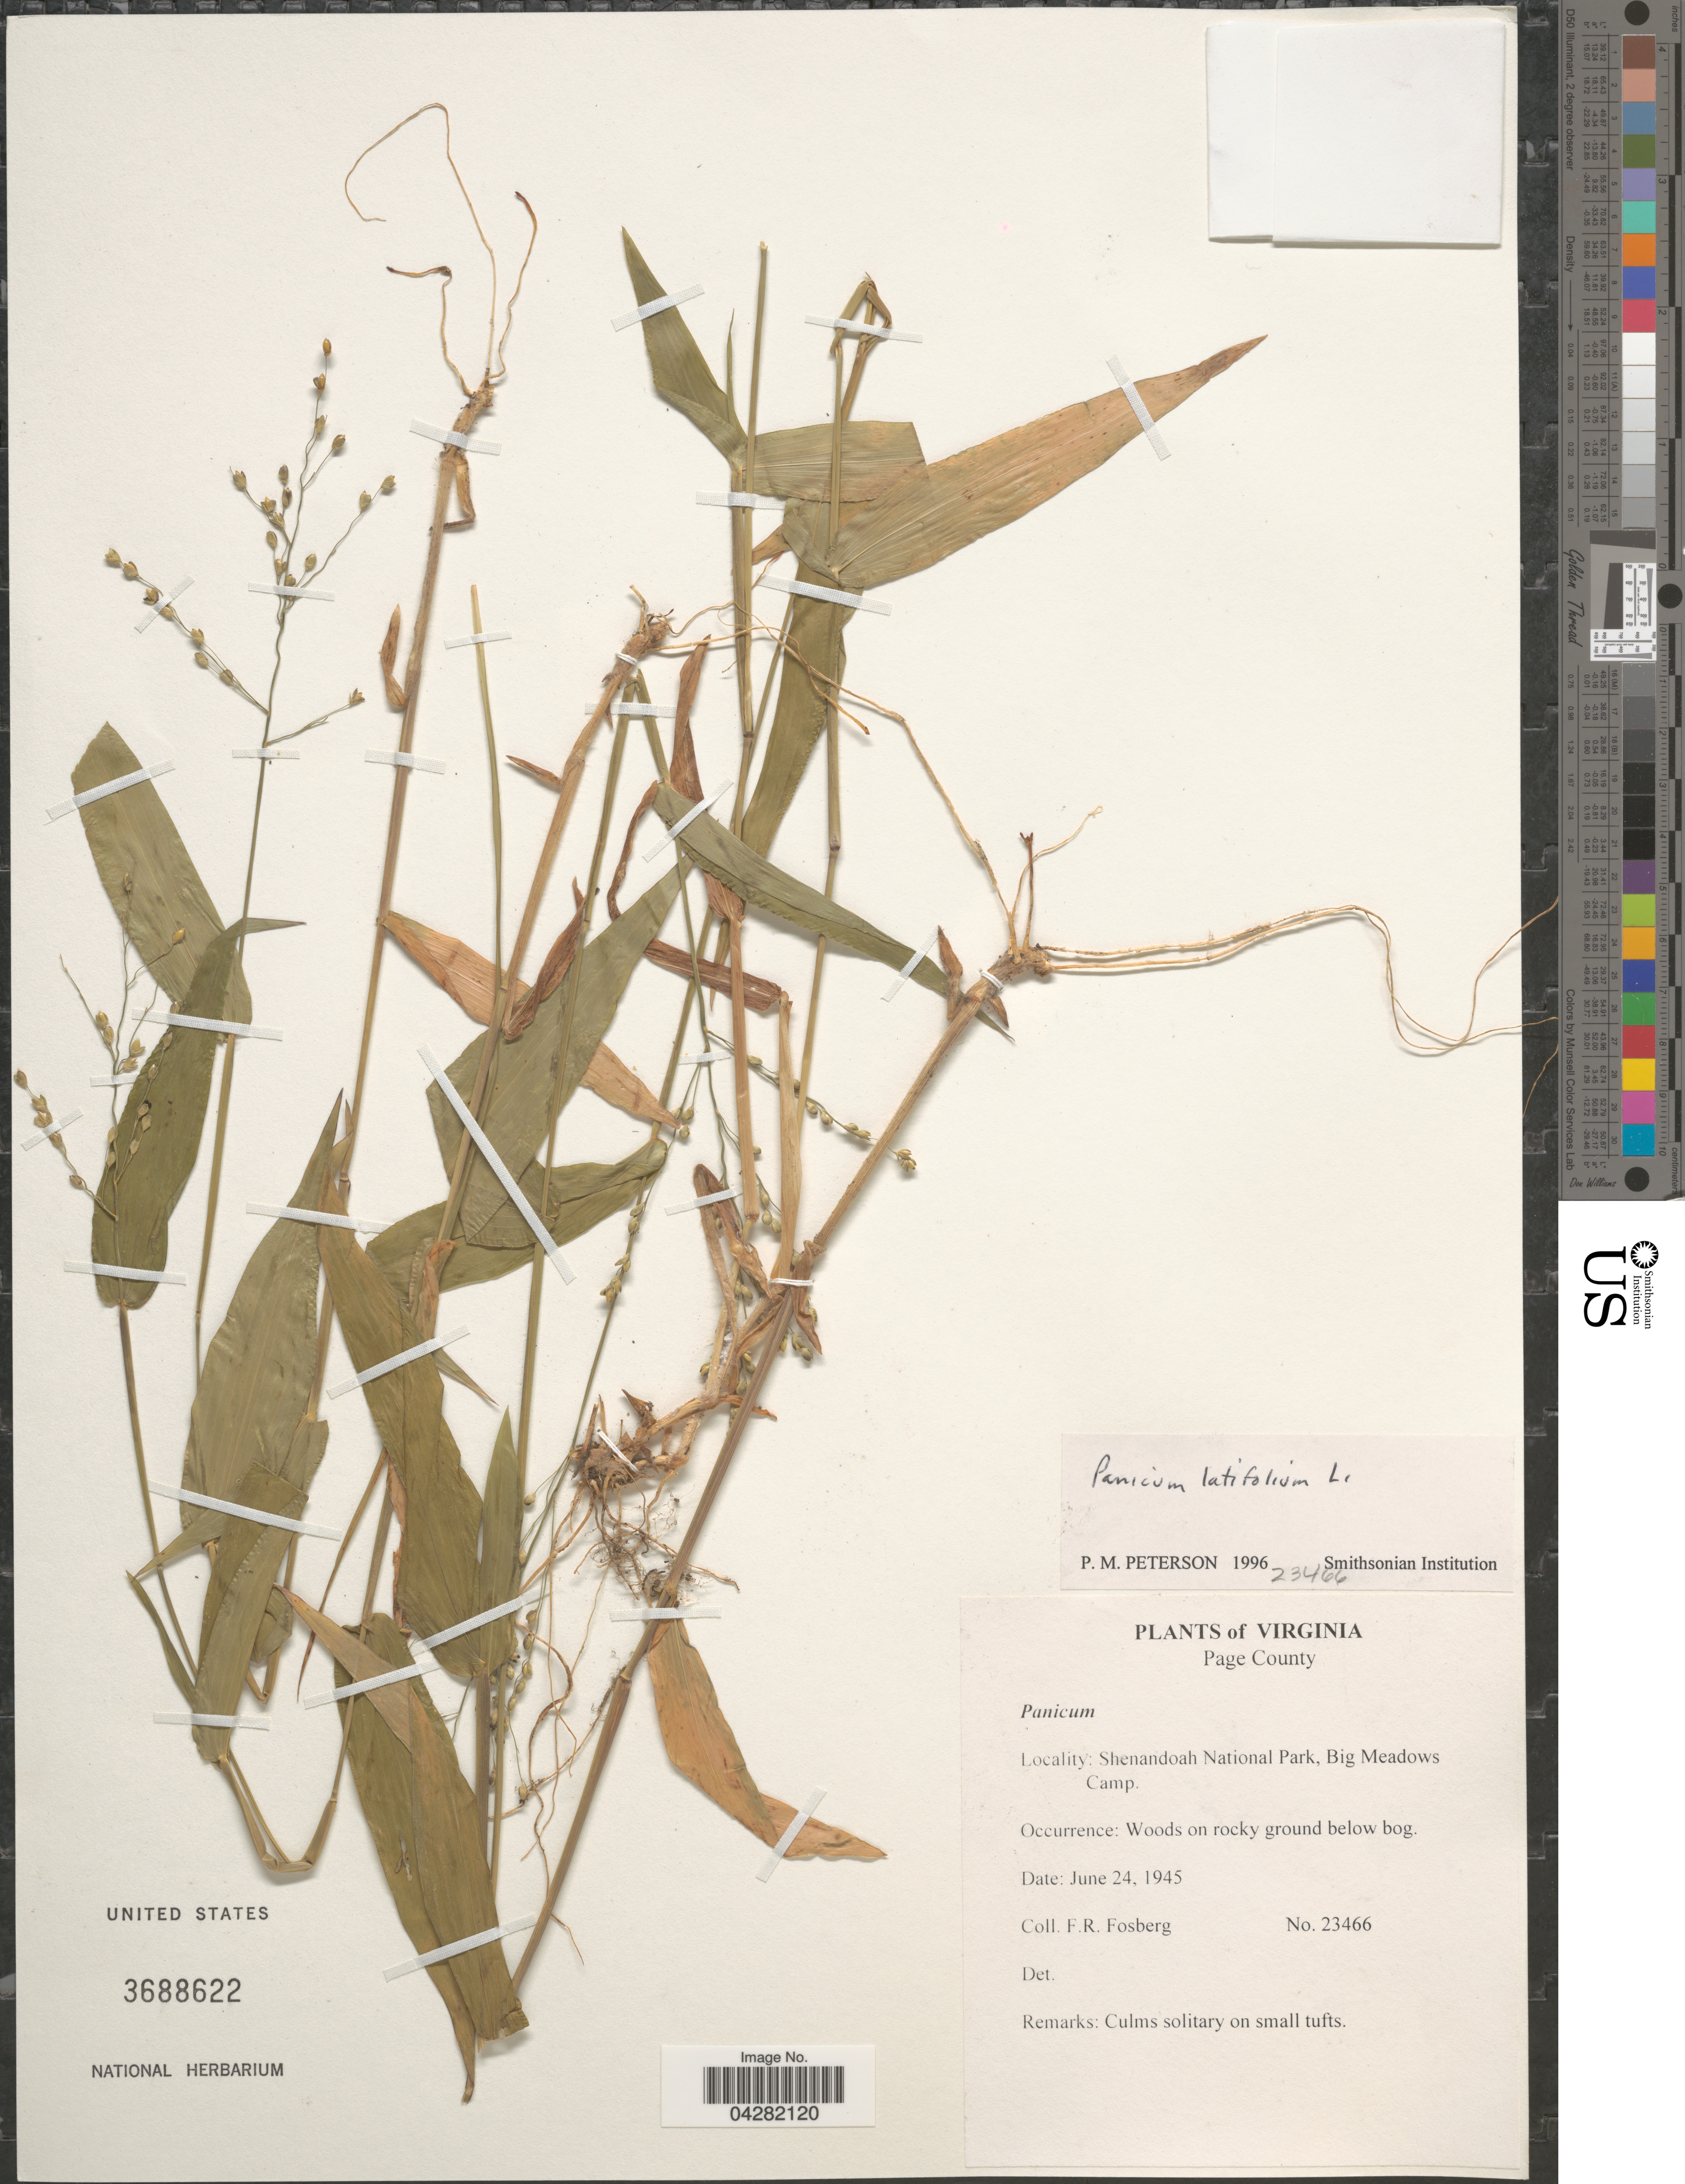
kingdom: Plantae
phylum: Tracheophyta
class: Liliopsida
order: Poales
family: Poaceae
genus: Dichanthelium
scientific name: Dichanthelium latifolium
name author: (L.) Harvill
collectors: F. R. Fosberg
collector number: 23466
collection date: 1945-06-24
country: United States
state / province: Virginia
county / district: Page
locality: Shenandoah National Park, Big Meadows Camp.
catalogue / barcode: US 3688622